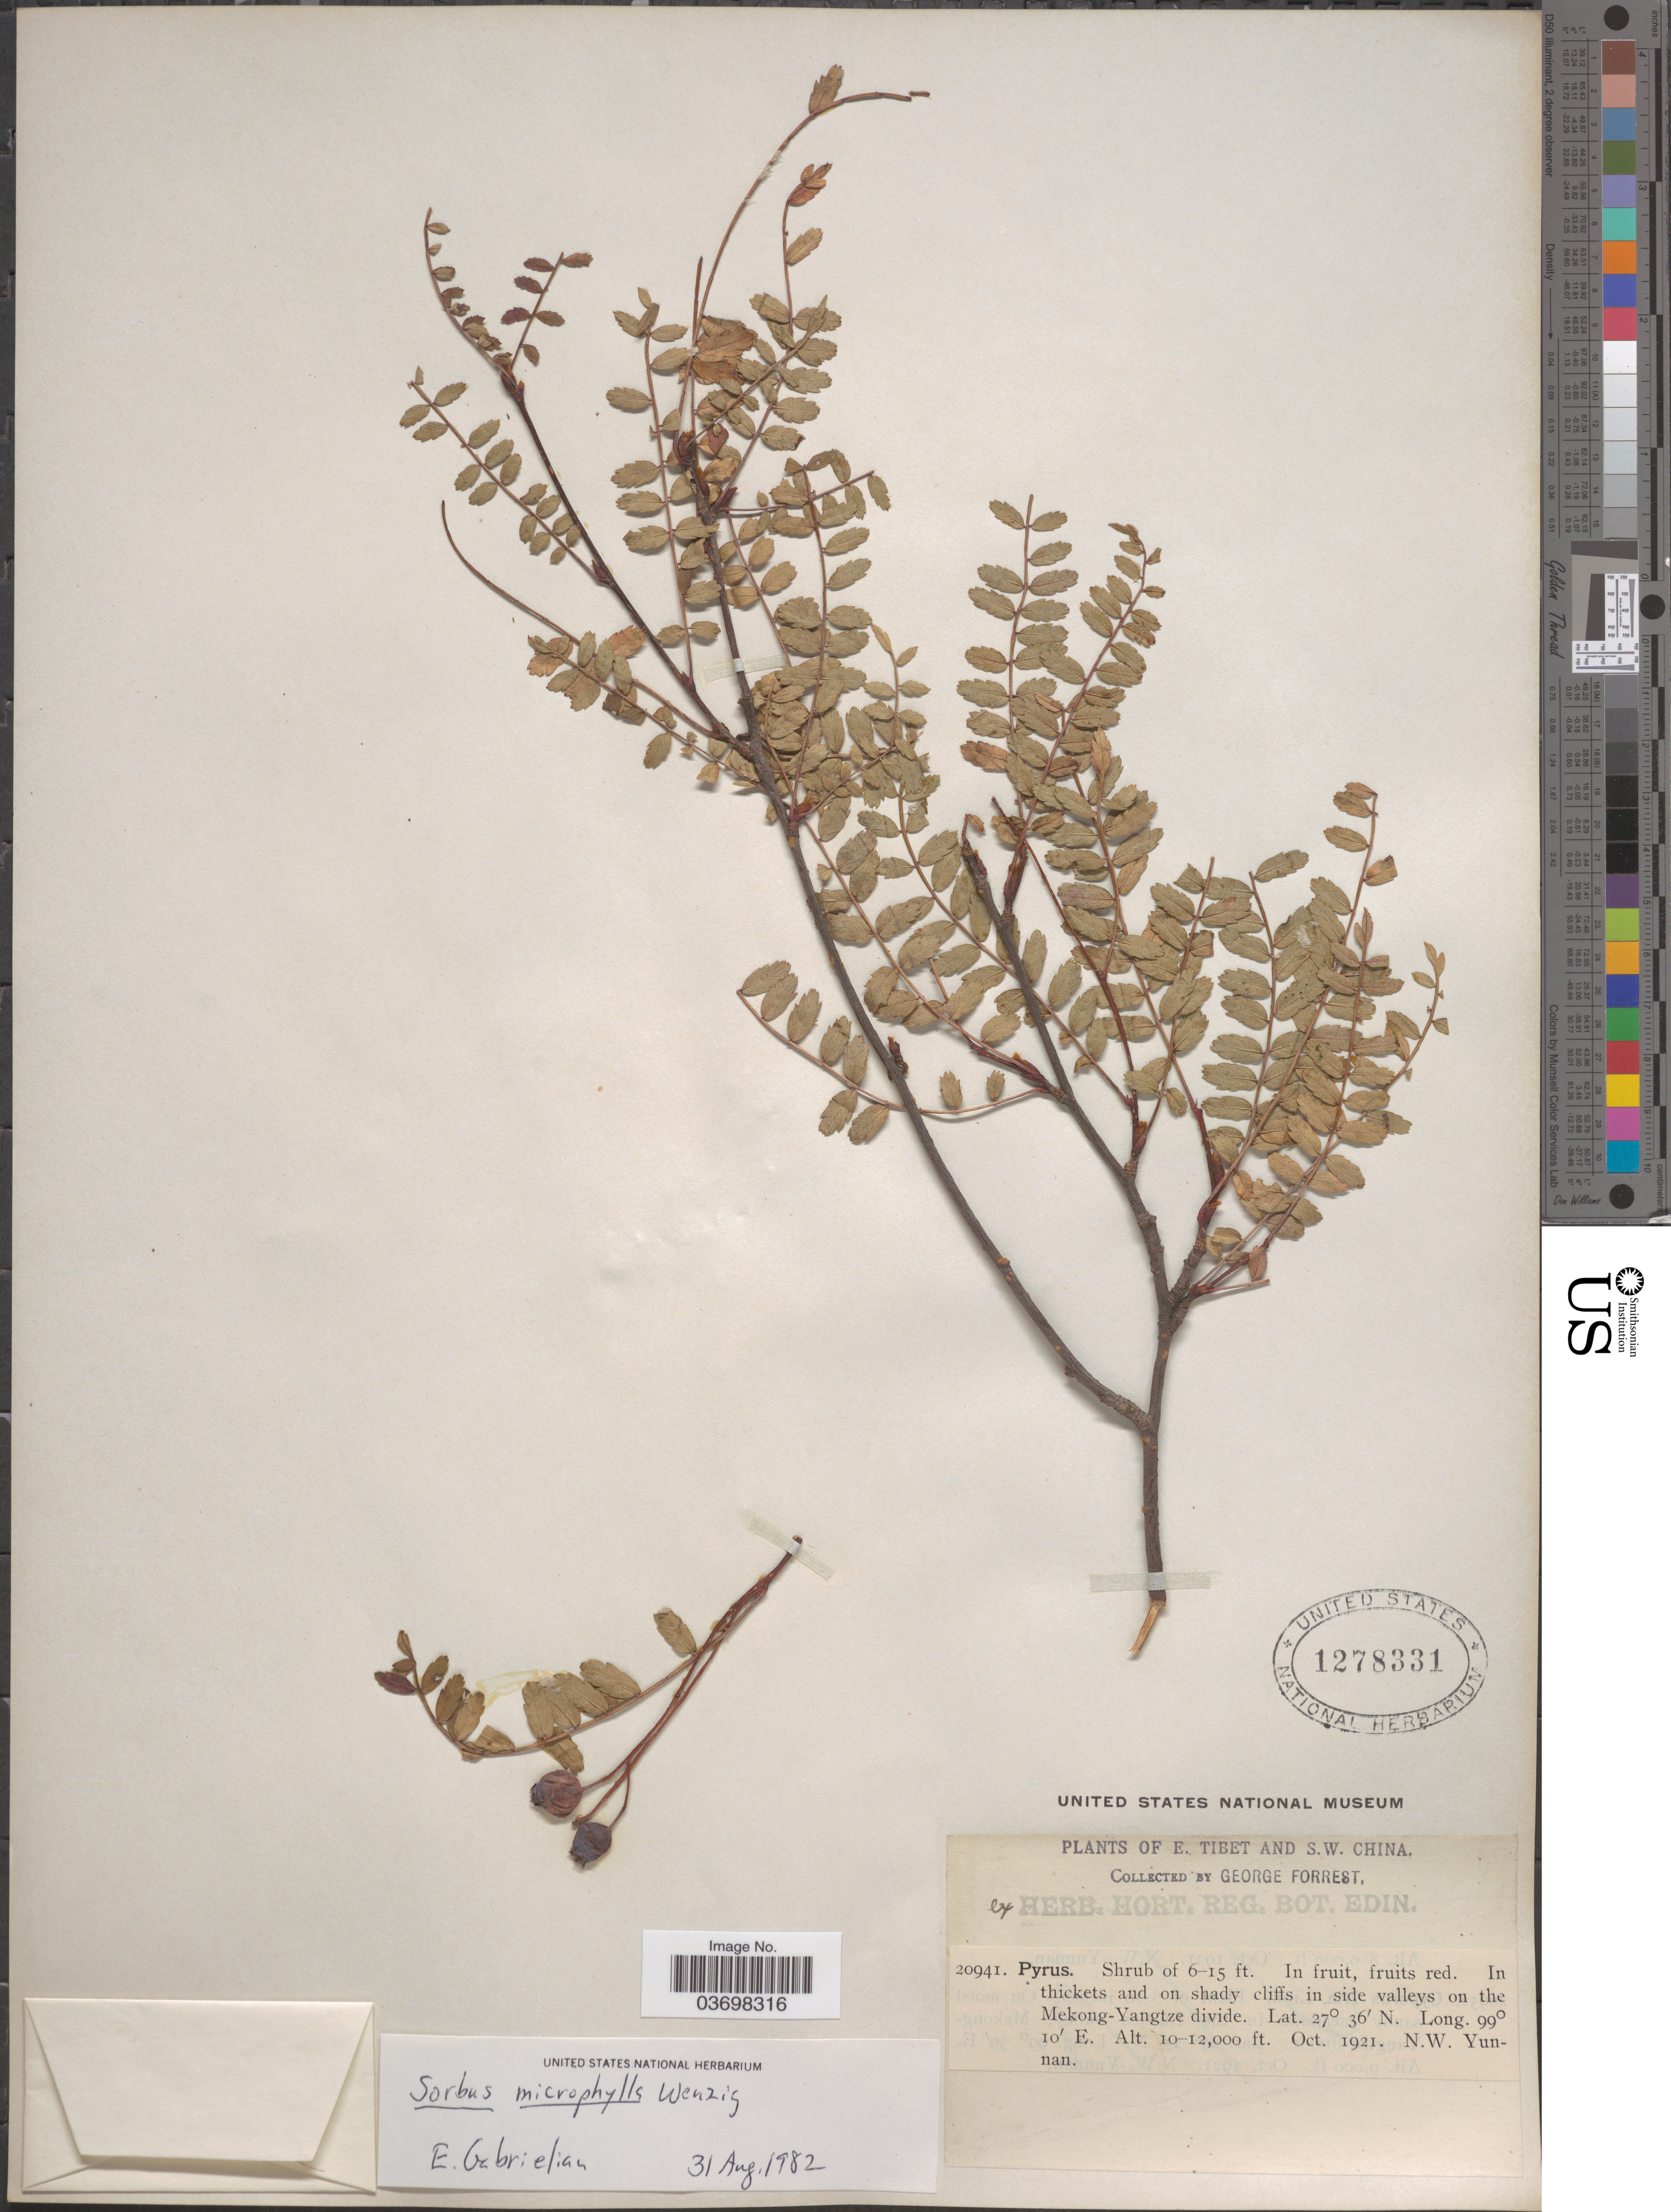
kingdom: Plantae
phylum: Tracheophyta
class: Magnoliopsida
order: Rosales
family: Rosaceae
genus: Sorbus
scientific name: Sorbus microphylla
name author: (Wall. ex Hook. f.) Wenz.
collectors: G. Forrest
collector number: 20941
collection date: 1921-10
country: China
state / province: Yunnan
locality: S.W. China. In thickets and on shady cliffs in side valleys on the Mekong-Yangtze divide. N.W. Yunnan.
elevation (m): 3048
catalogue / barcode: US 1278331